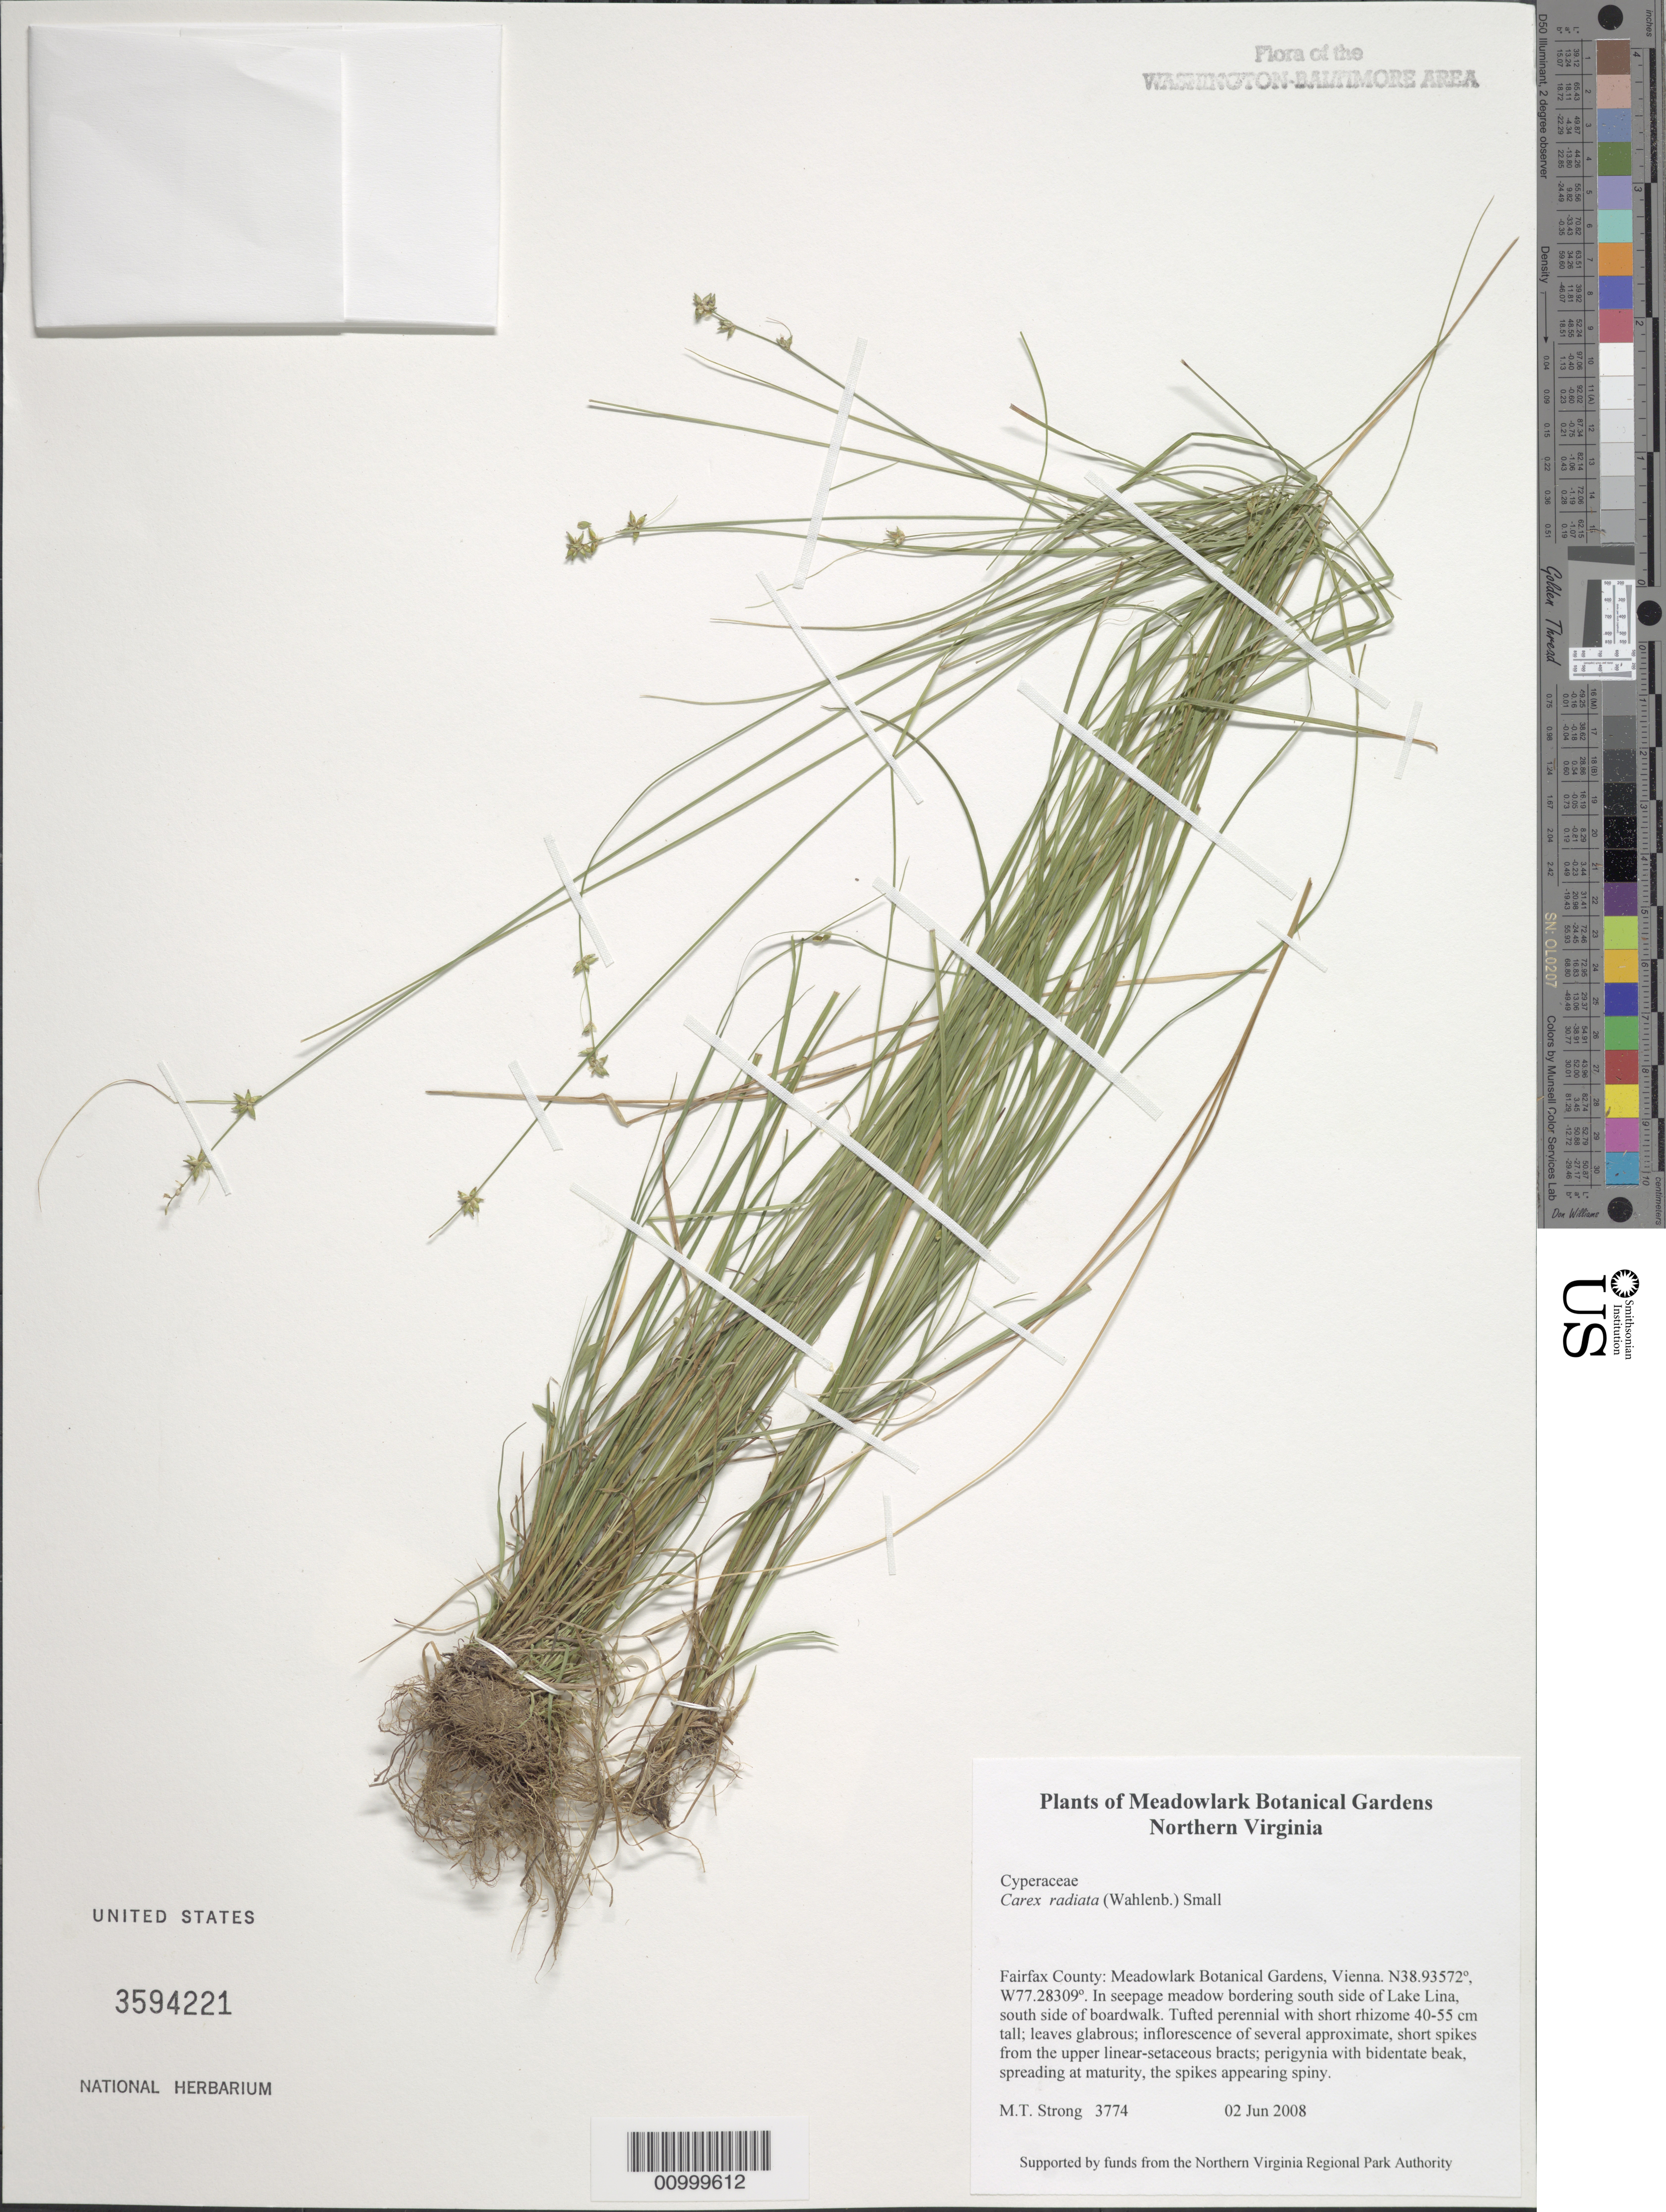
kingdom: Plantae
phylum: Tracheophyta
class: Liliopsida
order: Poales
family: Cyperaceae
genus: Carex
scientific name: Carex radiata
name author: (Wahlenb.) Small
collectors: M. T. Strong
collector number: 3774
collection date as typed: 02 Jun 2008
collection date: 2008-06-02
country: United States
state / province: Virginia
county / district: Fairfax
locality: Meadowlark Botanical Gardens, Vienna. Lake Lina, westernmost and smallest of three lakes.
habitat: In seepage meadow bordering south side of lake, south side of boardwalk.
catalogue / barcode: US 3594221